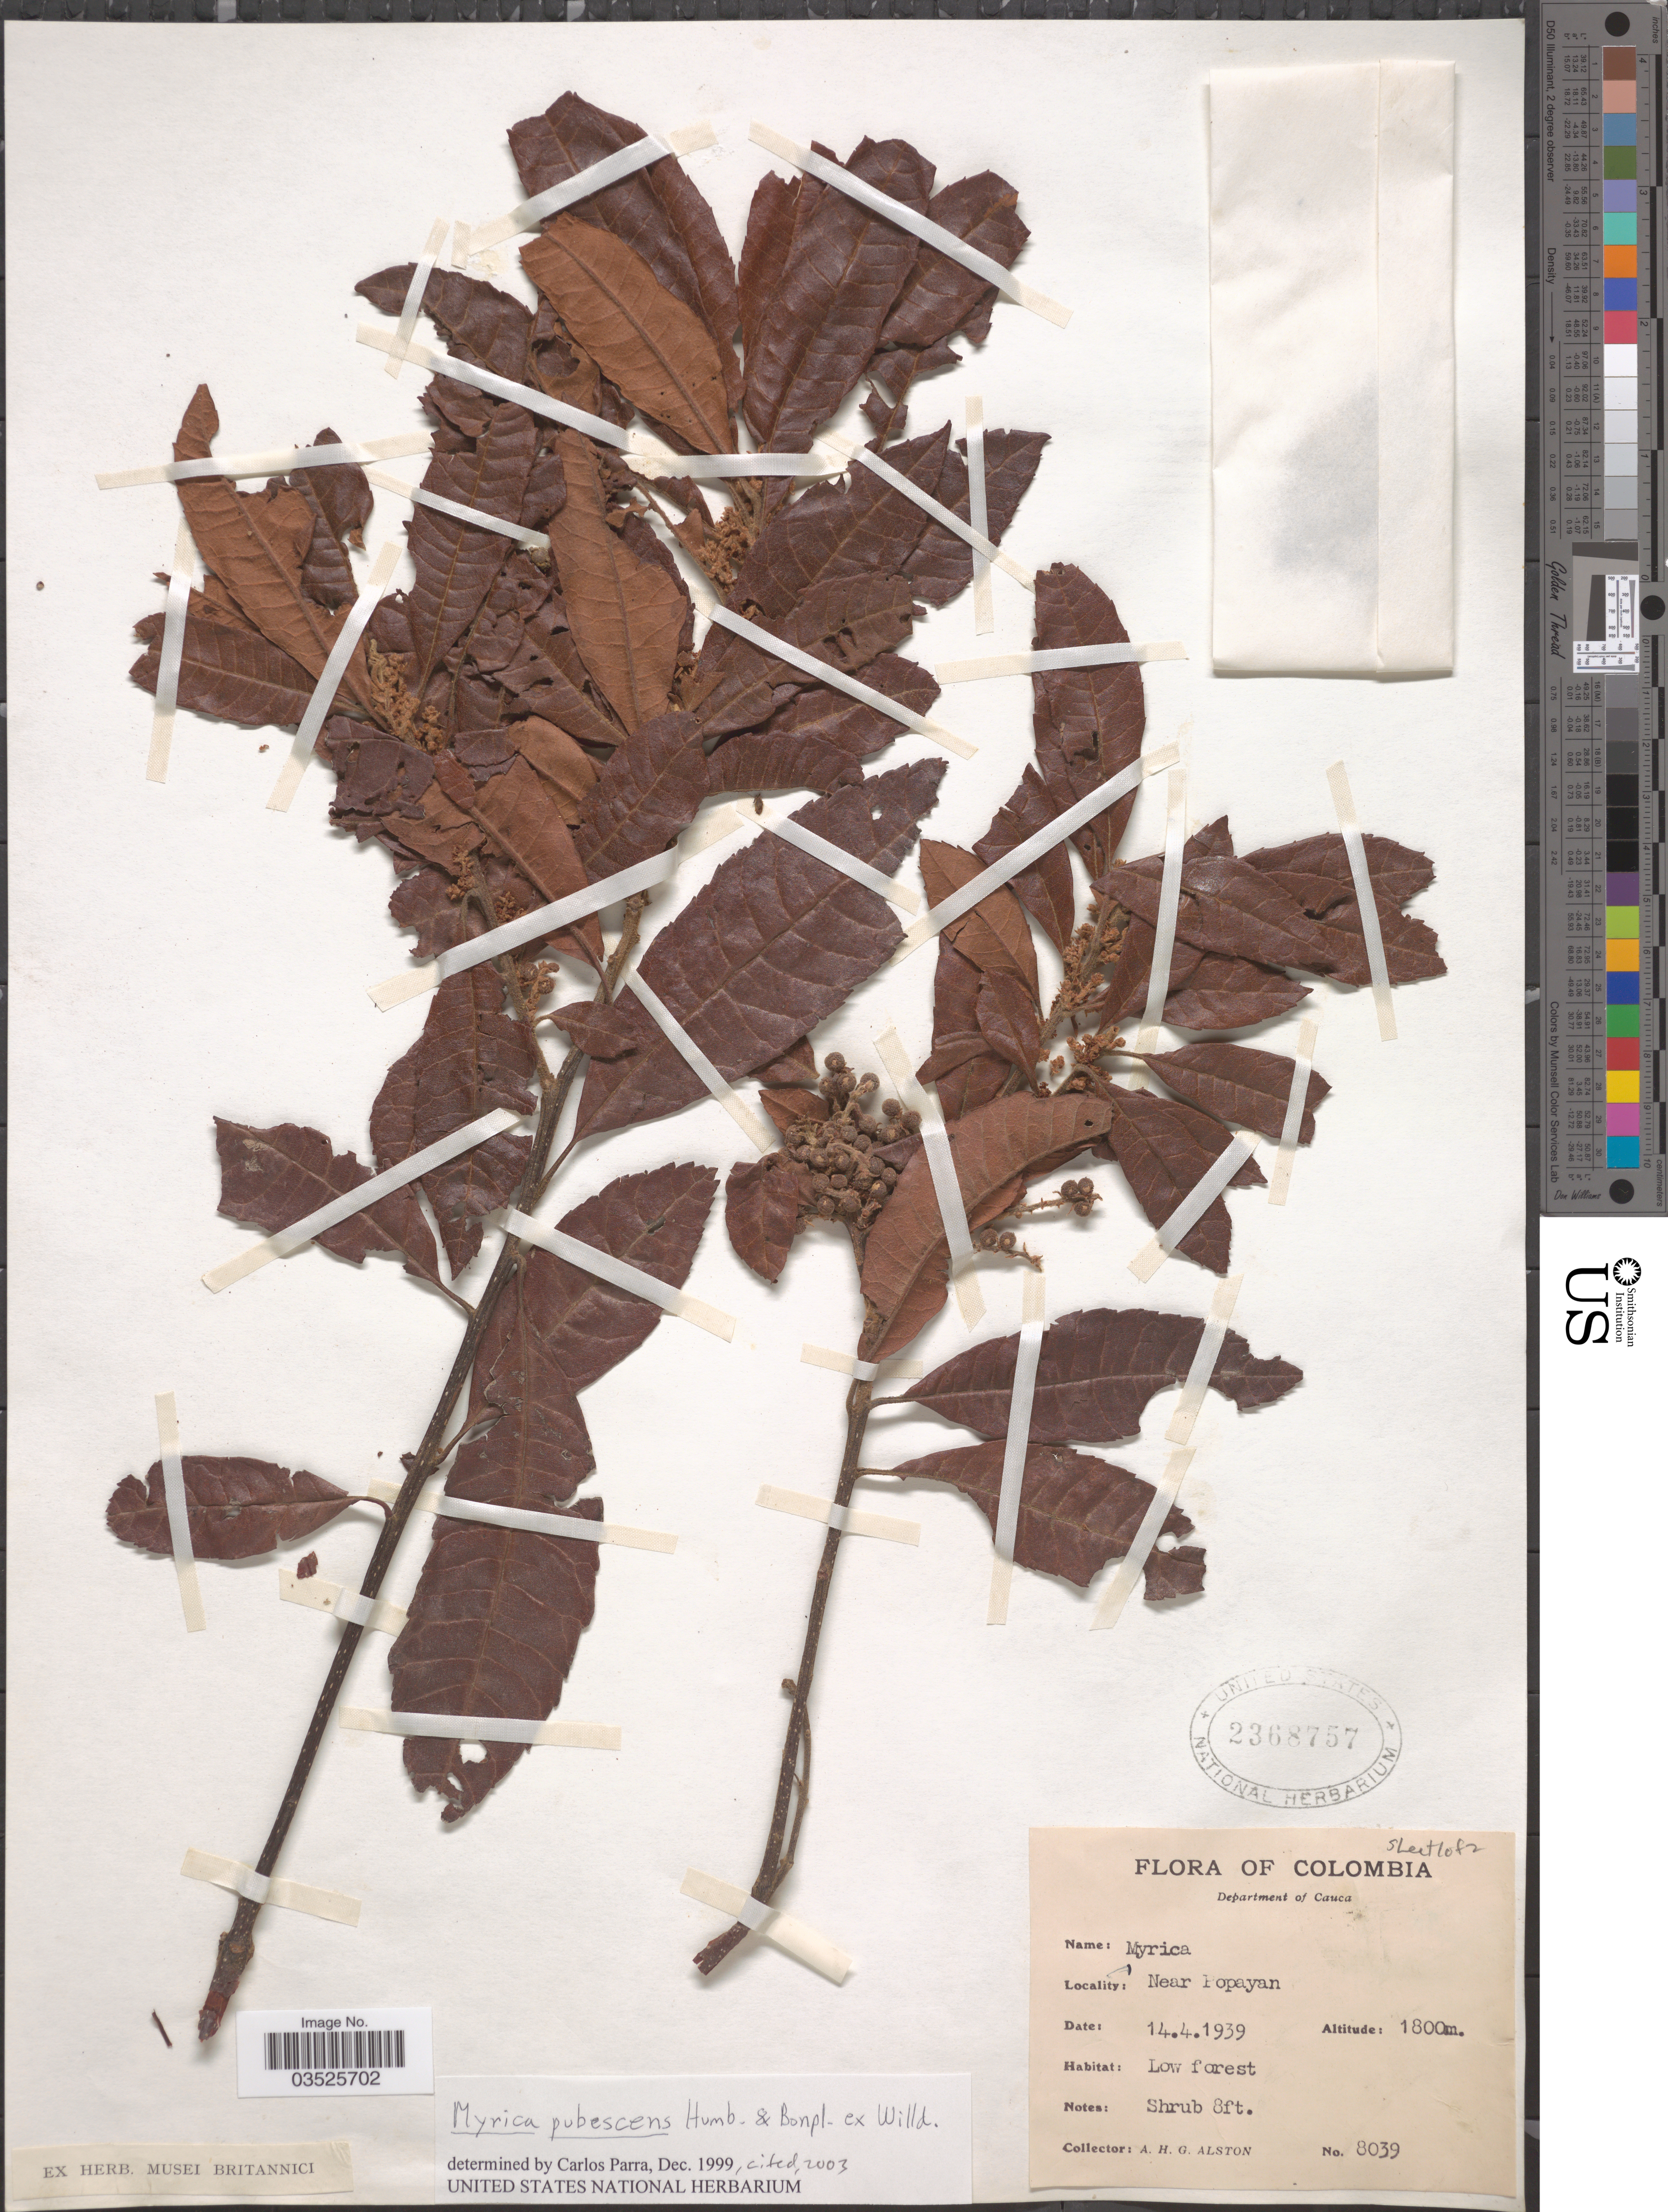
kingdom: Plantae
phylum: Tracheophyta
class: Magnoliopsida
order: Fagales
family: Myricaceae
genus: Morella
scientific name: Morella pubescens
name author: (Humb. & Bonpl. ex Willd.) Wilbur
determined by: Strong, M. T., (US), Smithsonian Institution - National Museum of Natural History (UNITED STATES)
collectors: A. H. Alston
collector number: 8039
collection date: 1939-04-14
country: Colombia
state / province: Cauca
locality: Department of Cauca. Near Popayan.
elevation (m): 1800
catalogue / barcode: US 2368757